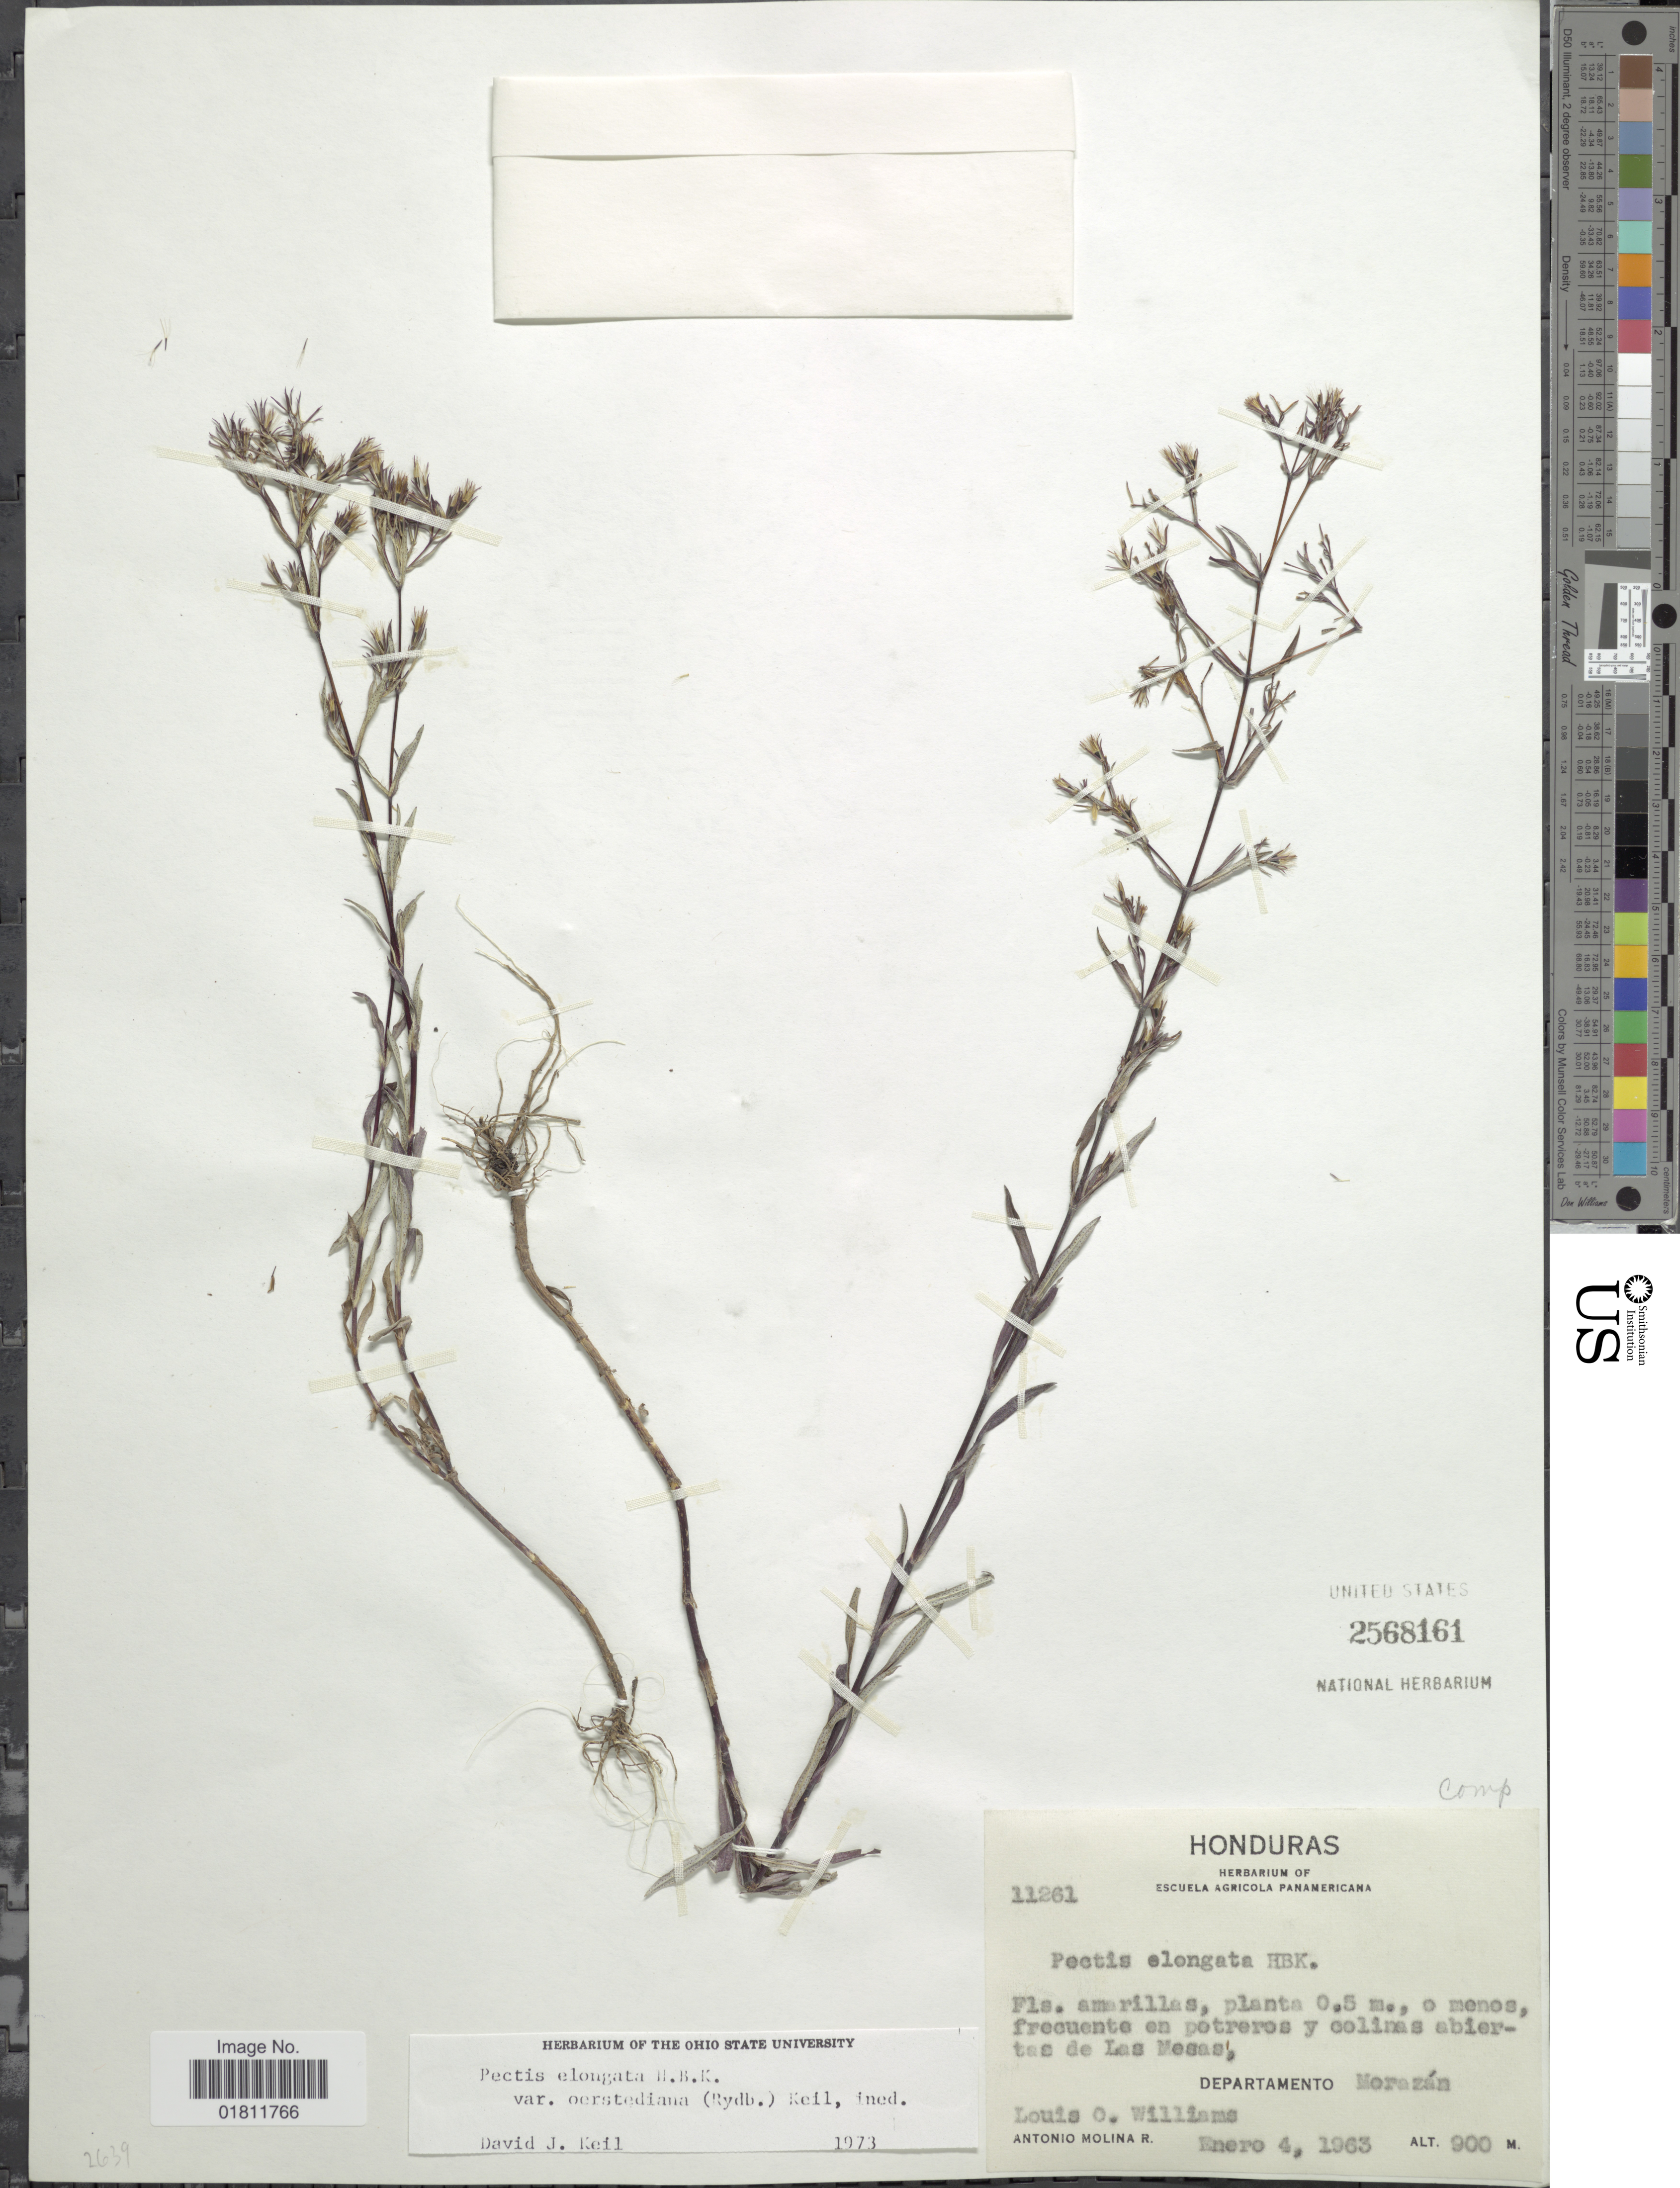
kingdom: Plantae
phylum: Tracheophyta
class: Magnoliopsida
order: Asterales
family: Asteraceae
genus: Pectis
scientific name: Pectis elongata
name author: Kunth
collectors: L. O. Williams & A. Molina R.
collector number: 11261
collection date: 1963-01-04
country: Honduras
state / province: Fco. Morazán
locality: O menos, frequente en petreros y colinas abiertas de Las Mesas, Departamento Morazan.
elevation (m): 900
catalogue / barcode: US 2568161